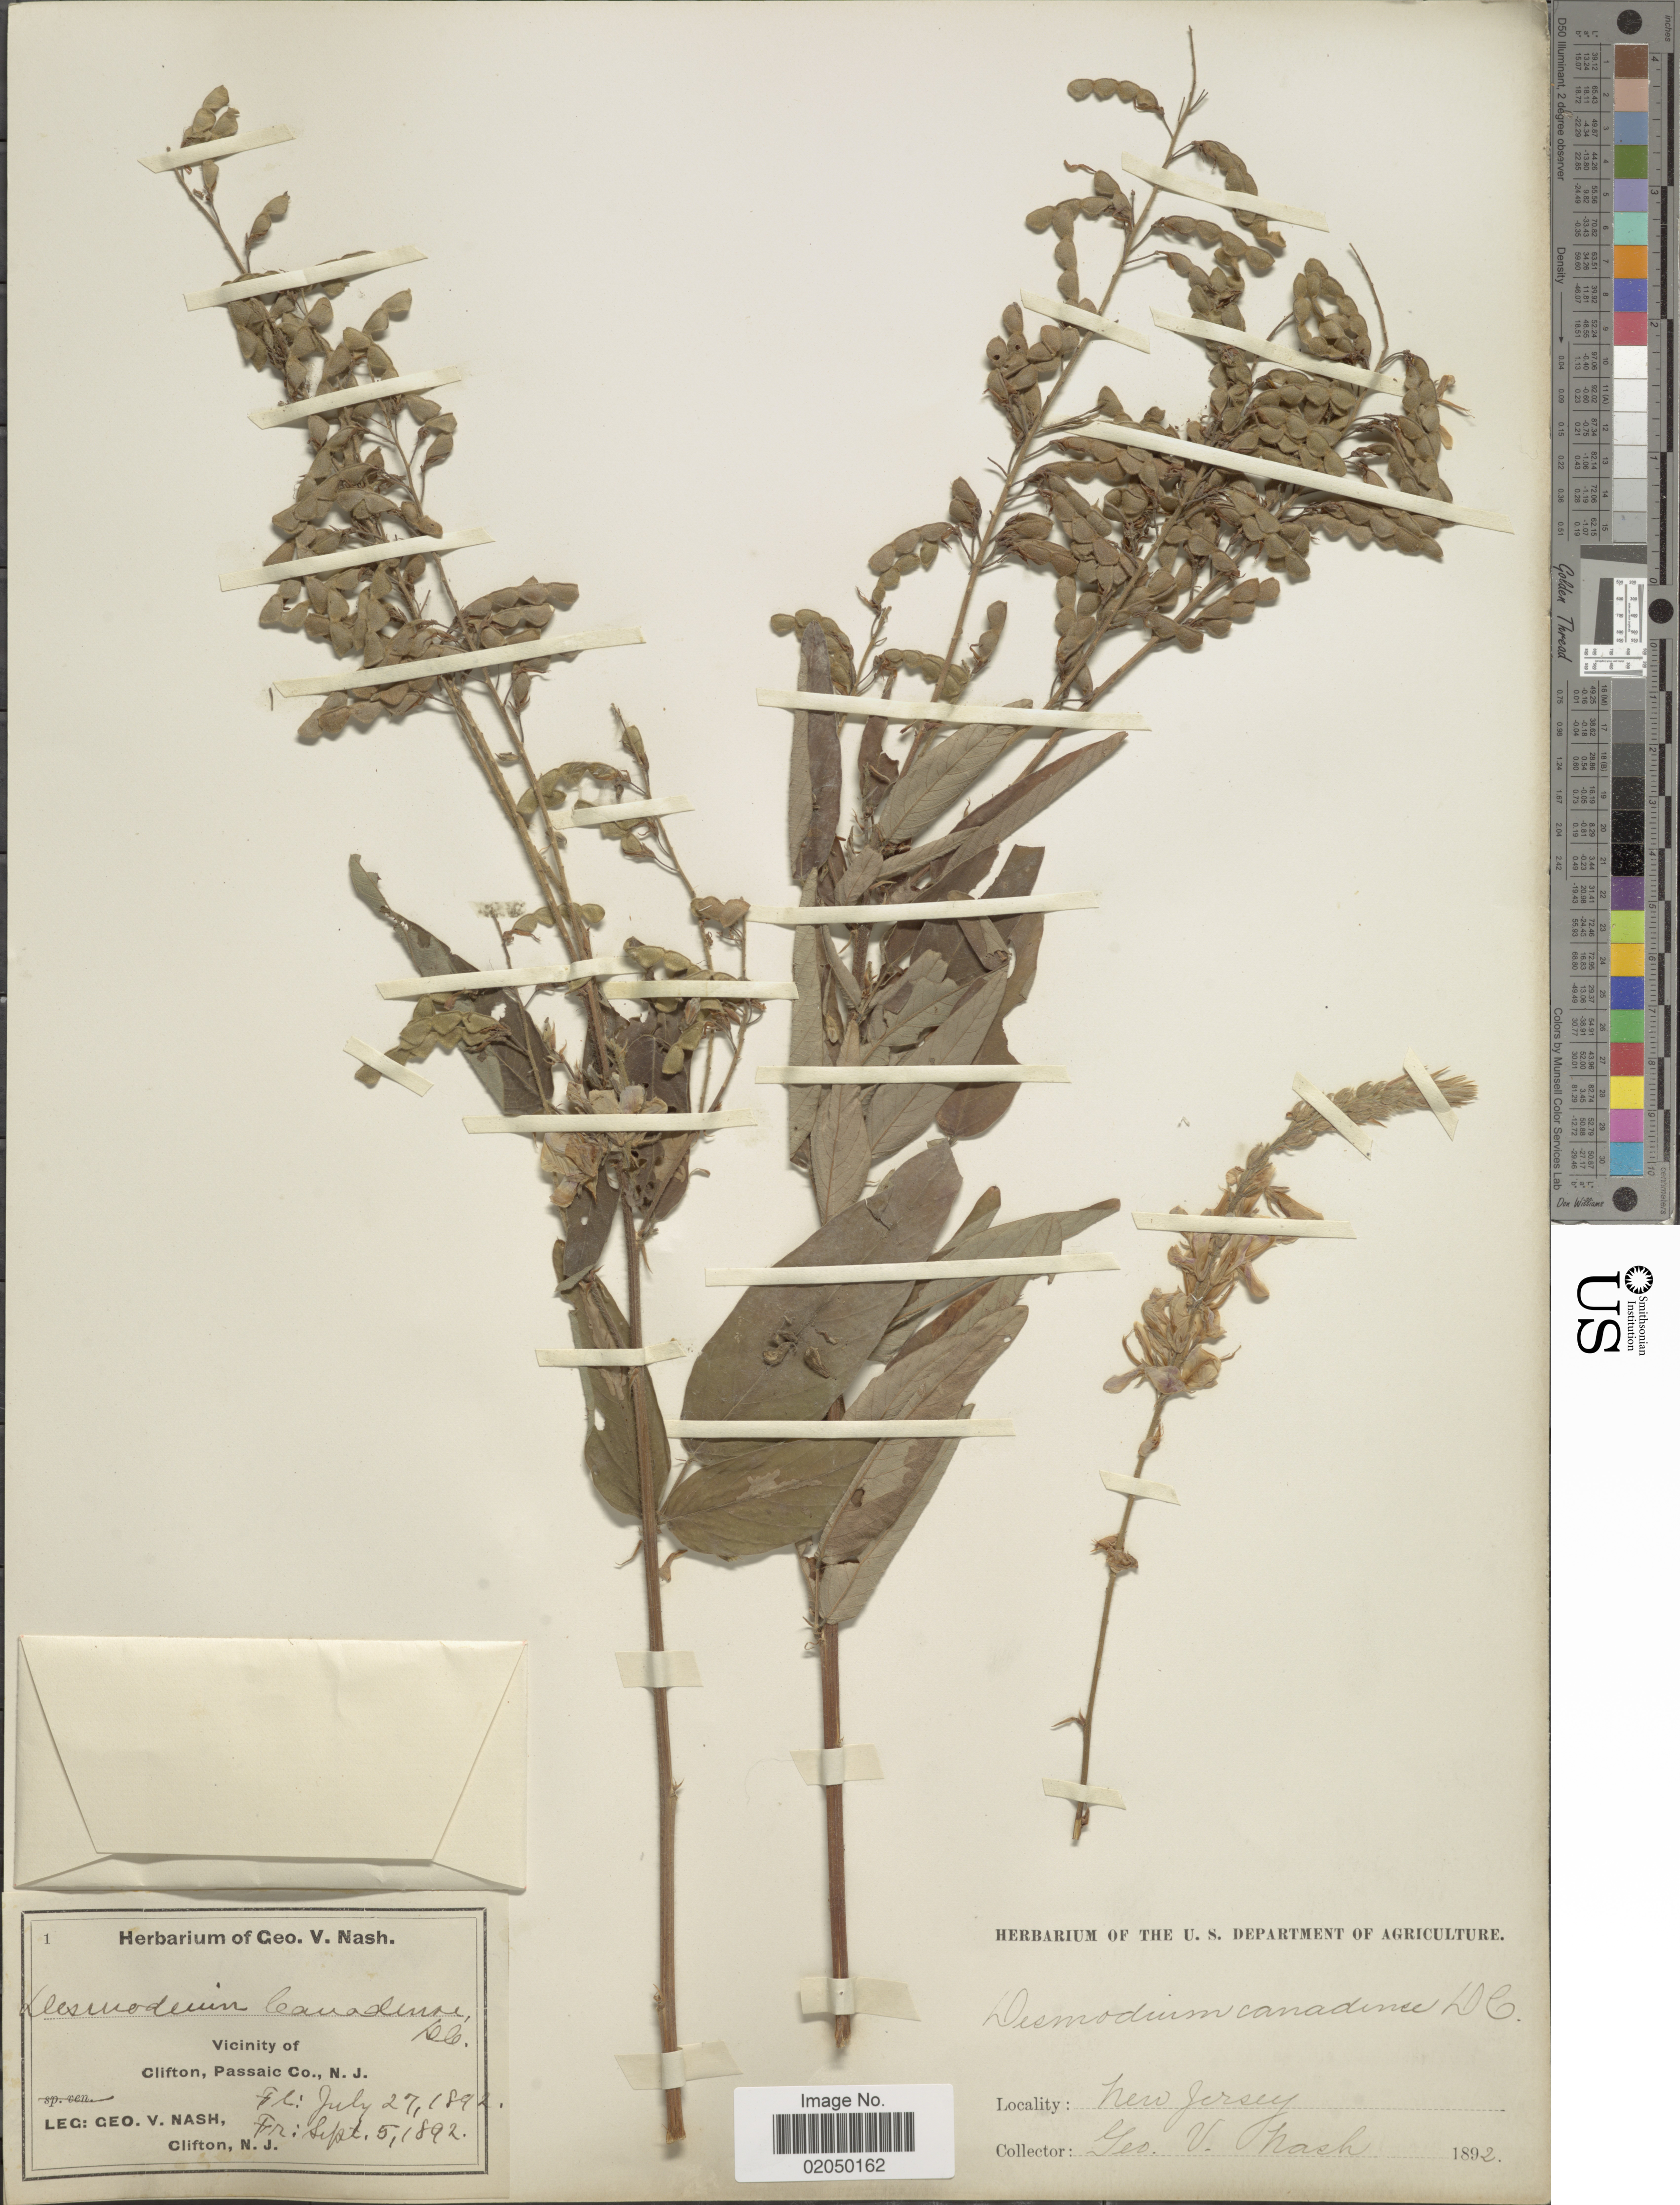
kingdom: Plantae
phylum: Tracheophyta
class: Magnoliopsida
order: Fabales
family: Fabaceae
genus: Desmodium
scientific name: Desmodium canadense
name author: (L.) DC.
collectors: G. V. Nash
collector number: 1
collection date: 1892-07-27/1892-09-05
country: United States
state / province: New Jersey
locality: Vicinity of Clifton, Passaic Co.